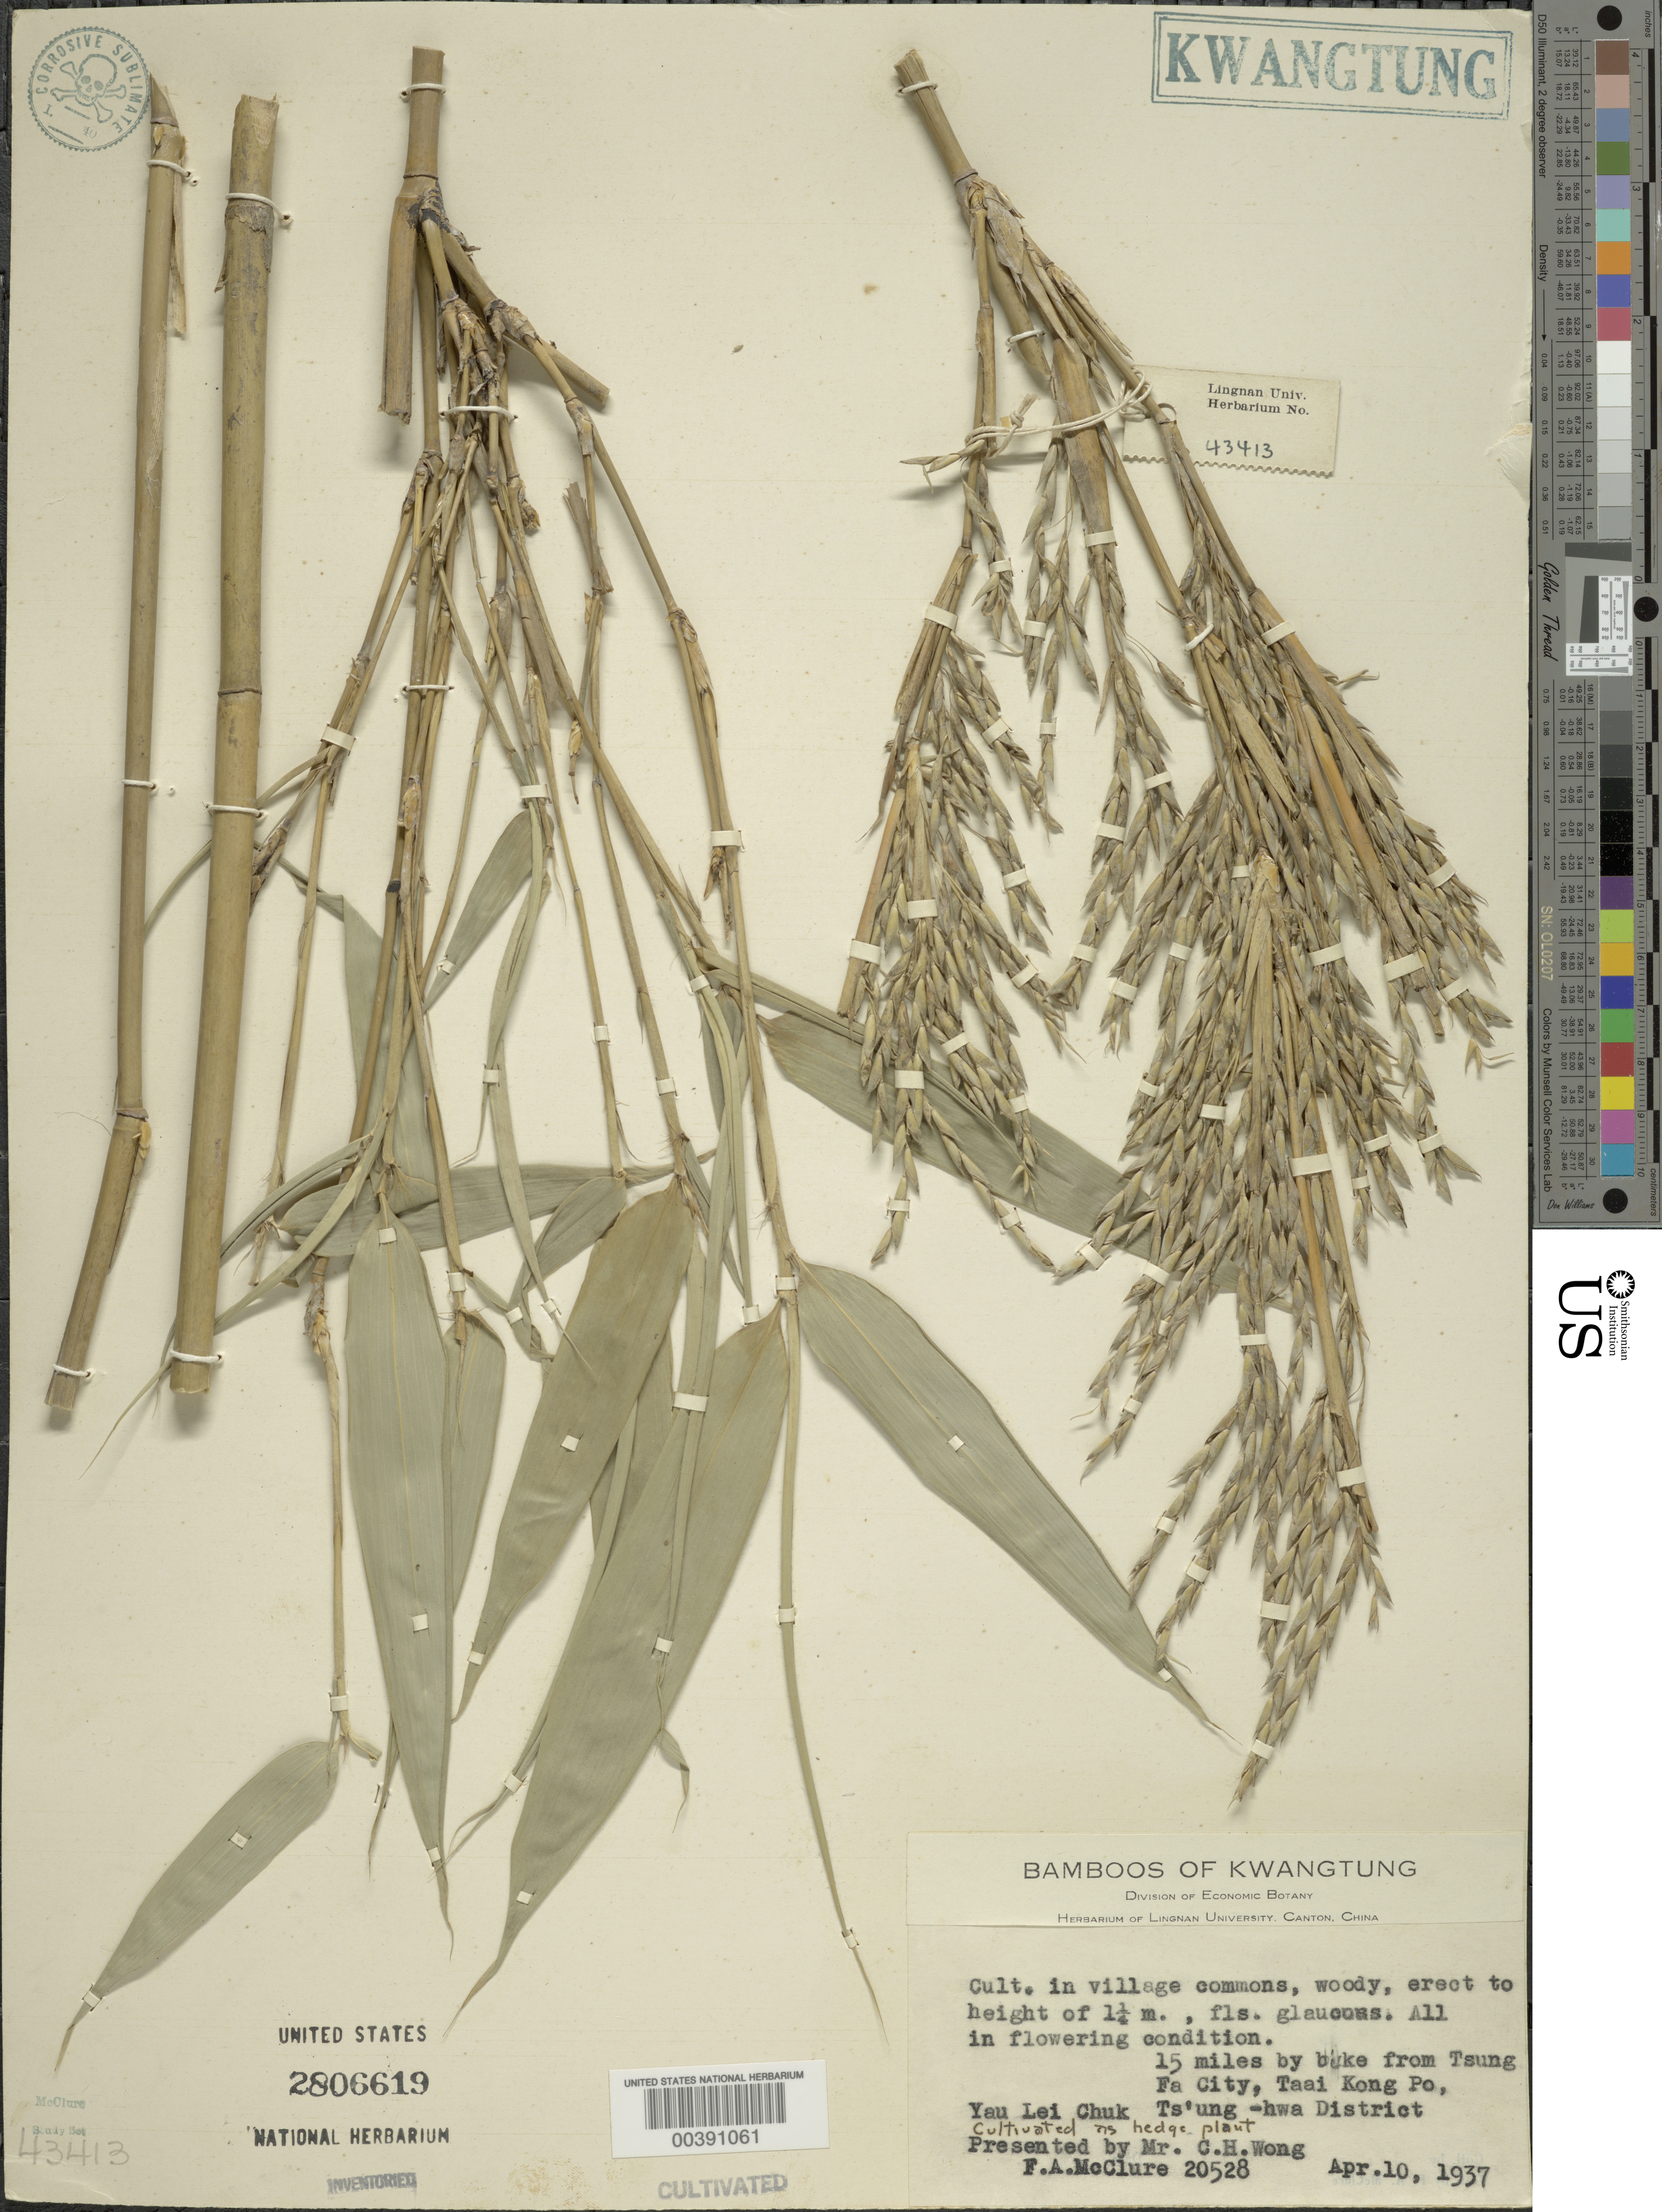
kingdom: Plantae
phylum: Tracheophyta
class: Liliopsida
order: Poales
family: Poaceae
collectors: F. A. McClure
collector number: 20528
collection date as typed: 10 Apr 1937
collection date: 1937-04-10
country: China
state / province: Guangdong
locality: Ts'ung-hwa, taai kong po, tsung fa city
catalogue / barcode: US 2806619